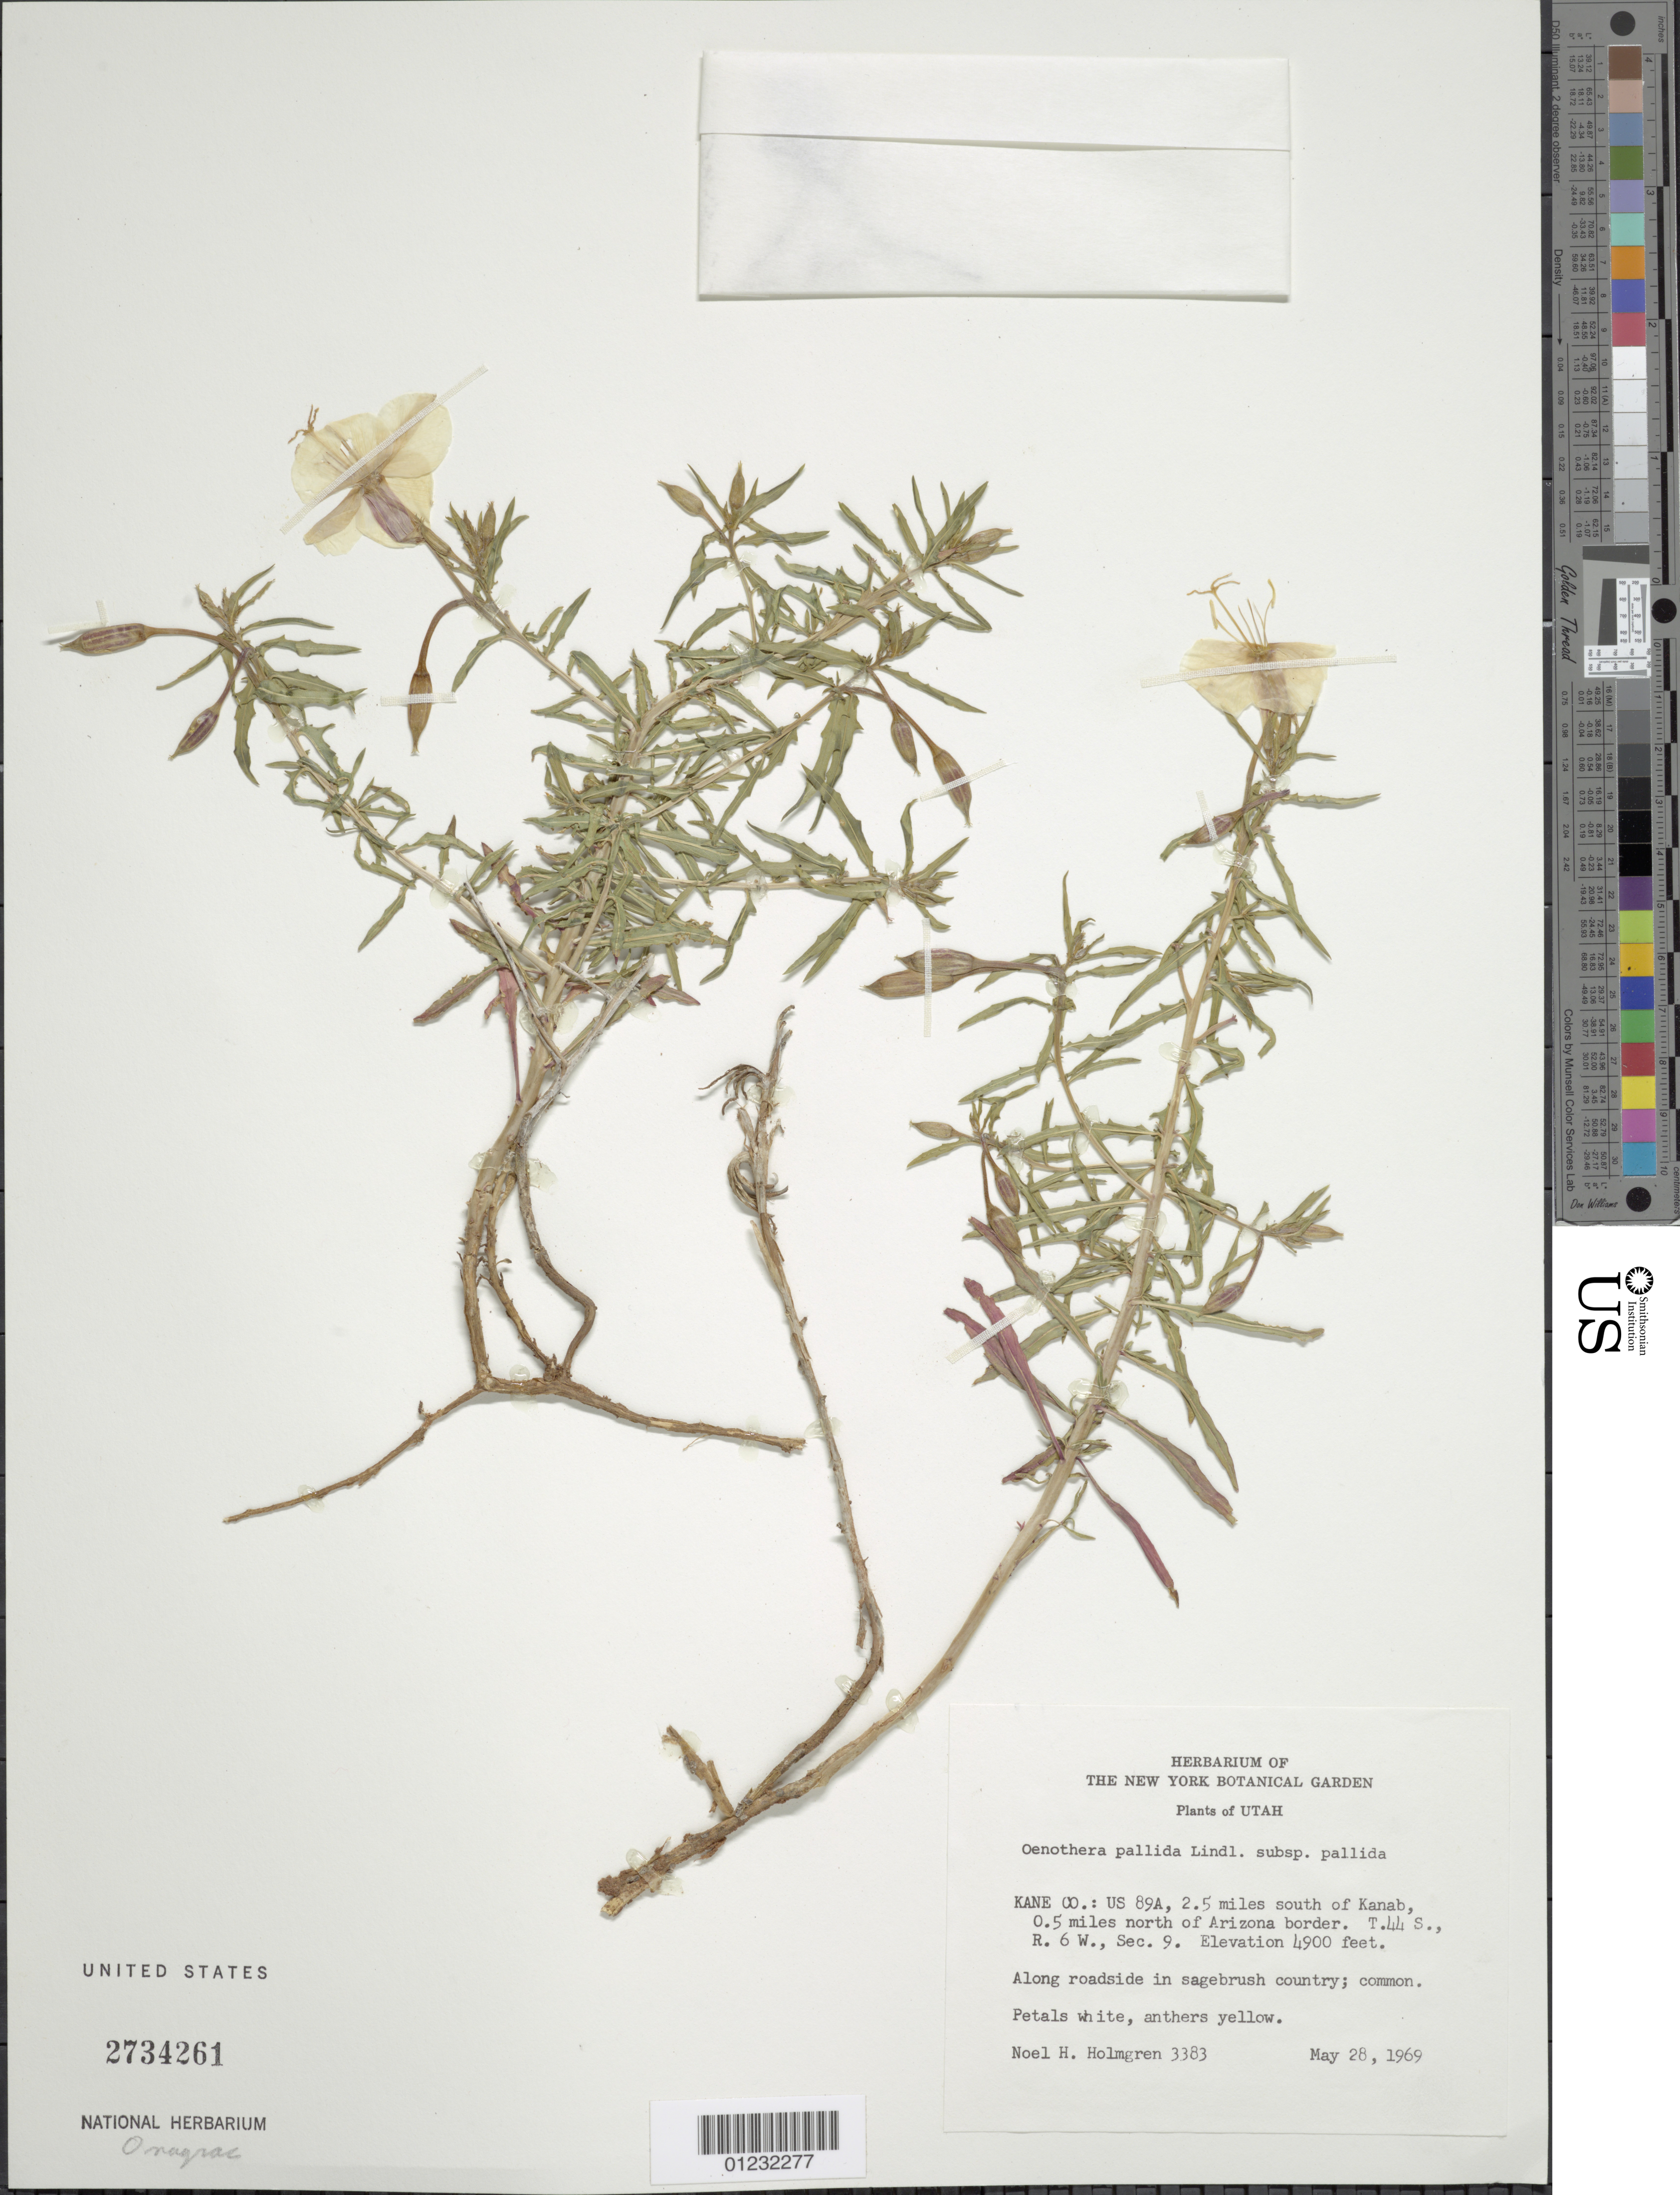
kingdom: Plantae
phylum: Tracheophyta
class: Magnoliopsida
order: Myrtales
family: Onagraceae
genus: Oenothera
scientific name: Oenothera pallida subsp. pallida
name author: Lindl.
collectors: N. H. Holmgren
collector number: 3383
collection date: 1969-05-28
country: United States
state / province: Utah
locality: US 89A, 2.5 miles south of Kanab, 0.5 miles north of Arizona border. T.44 S., R. 6W., Sec. 9.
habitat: Along roadside.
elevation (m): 1494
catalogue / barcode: US 2734261